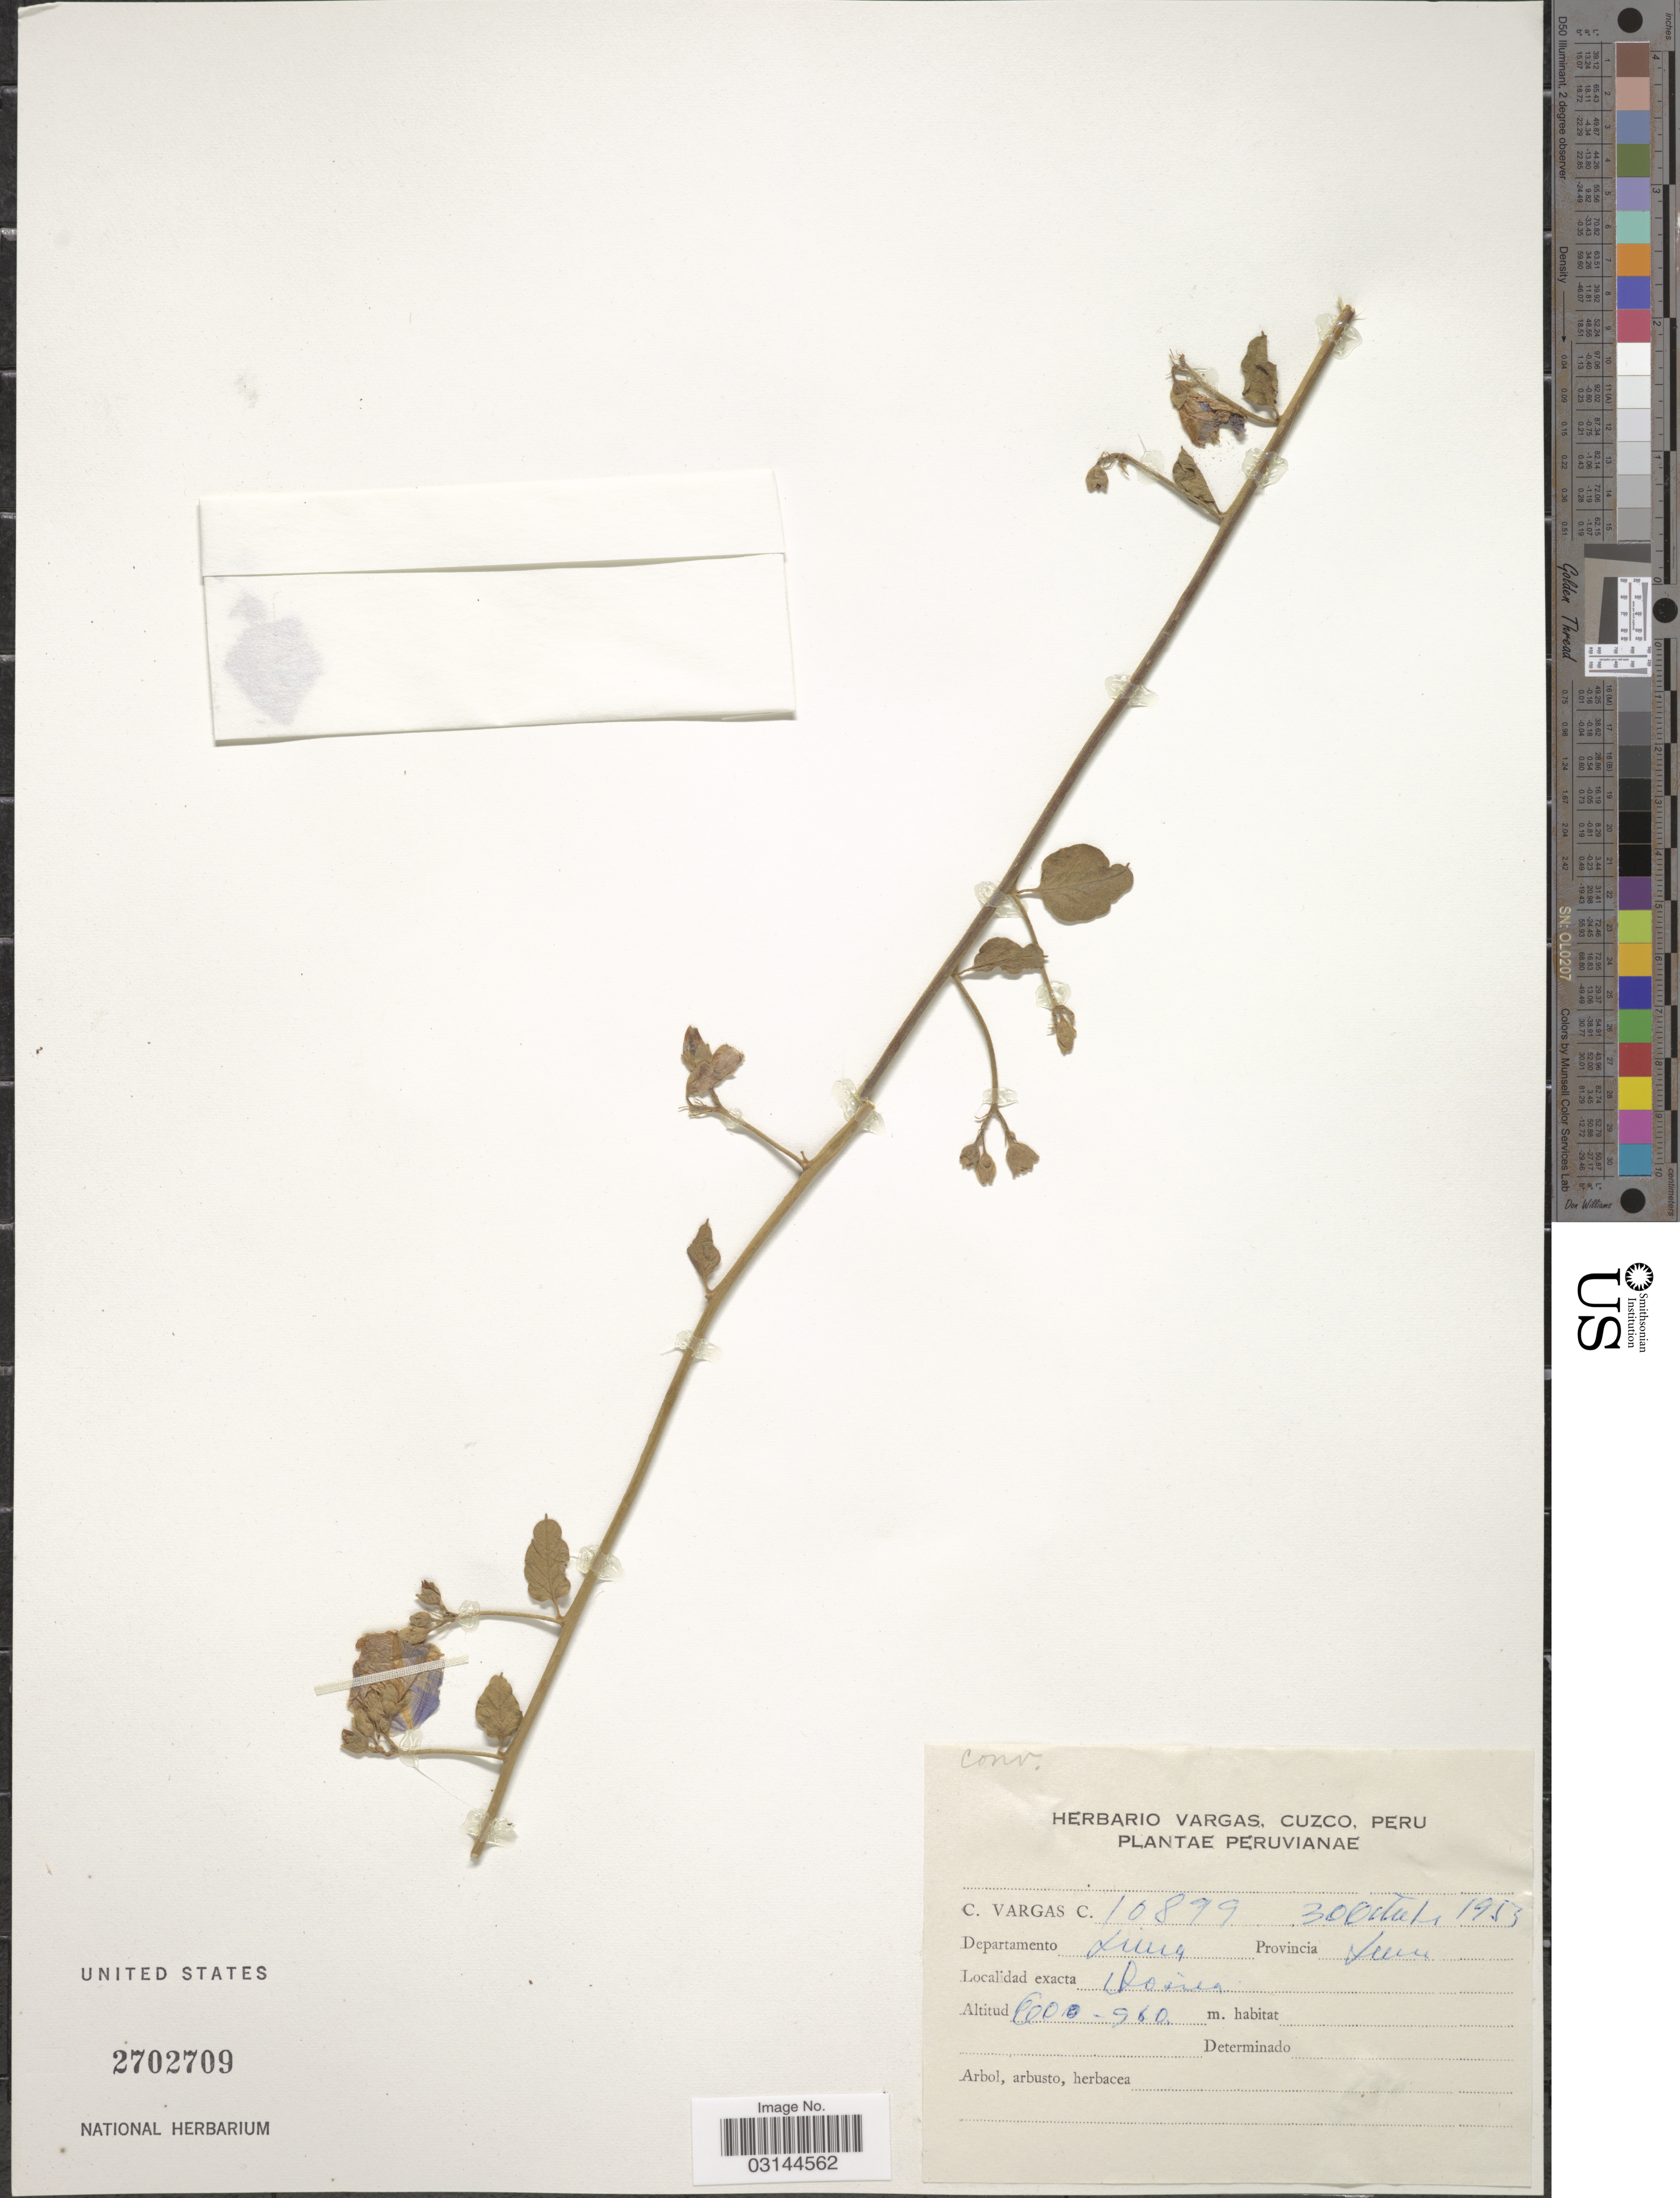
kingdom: Plantae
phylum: Tracheophyta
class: Magnoliopsida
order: Solanales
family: Convolvulaceae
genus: Jacquemontia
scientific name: Jacquemontia sp.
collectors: C. Vargas Calderón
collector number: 10879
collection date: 1953-10-30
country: Peru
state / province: Lima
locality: Departamento Lima. Provincia Lima. Chosica.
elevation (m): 600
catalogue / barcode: US 2702709